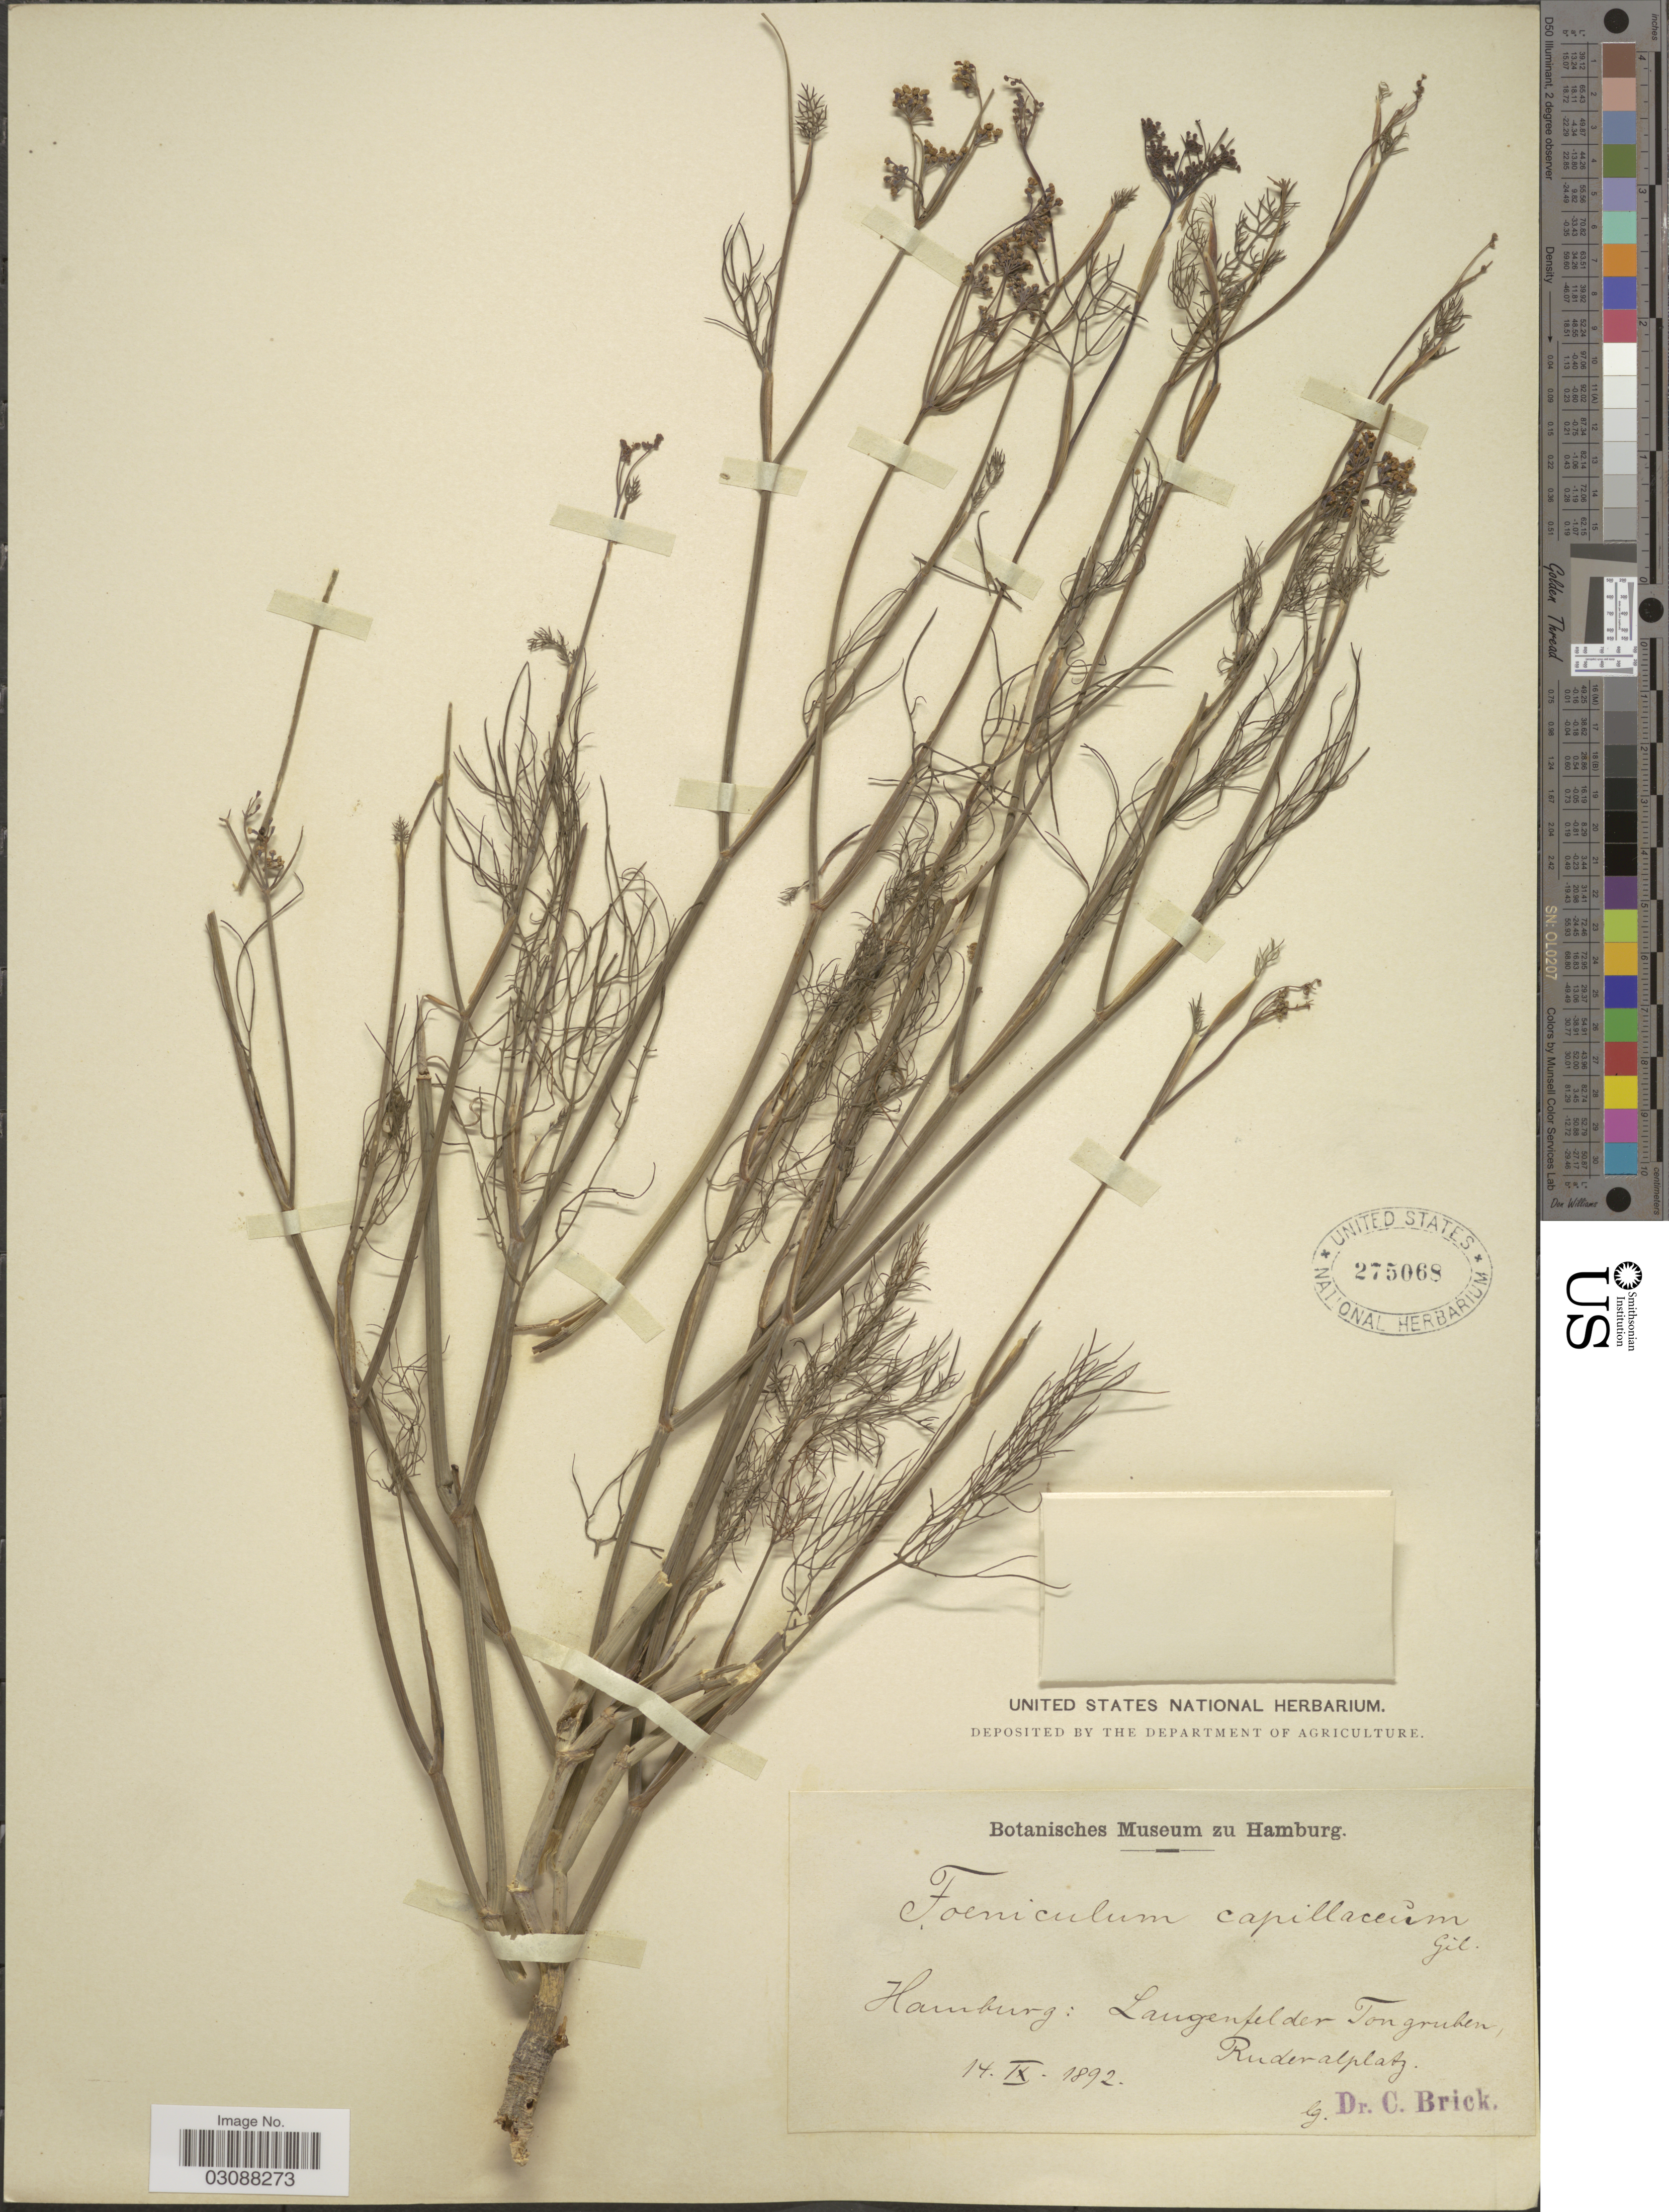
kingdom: Plantae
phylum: Tracheophyta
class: Magnoliopsida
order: Apiales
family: Apiaceae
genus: Foeniculum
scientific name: Foeniculum vulgare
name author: Mill.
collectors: C. Brick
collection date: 1892-09-14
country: Germany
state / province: Hamburg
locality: Langenfelder Tongrubem, Ruderalplatz.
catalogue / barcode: US 275068